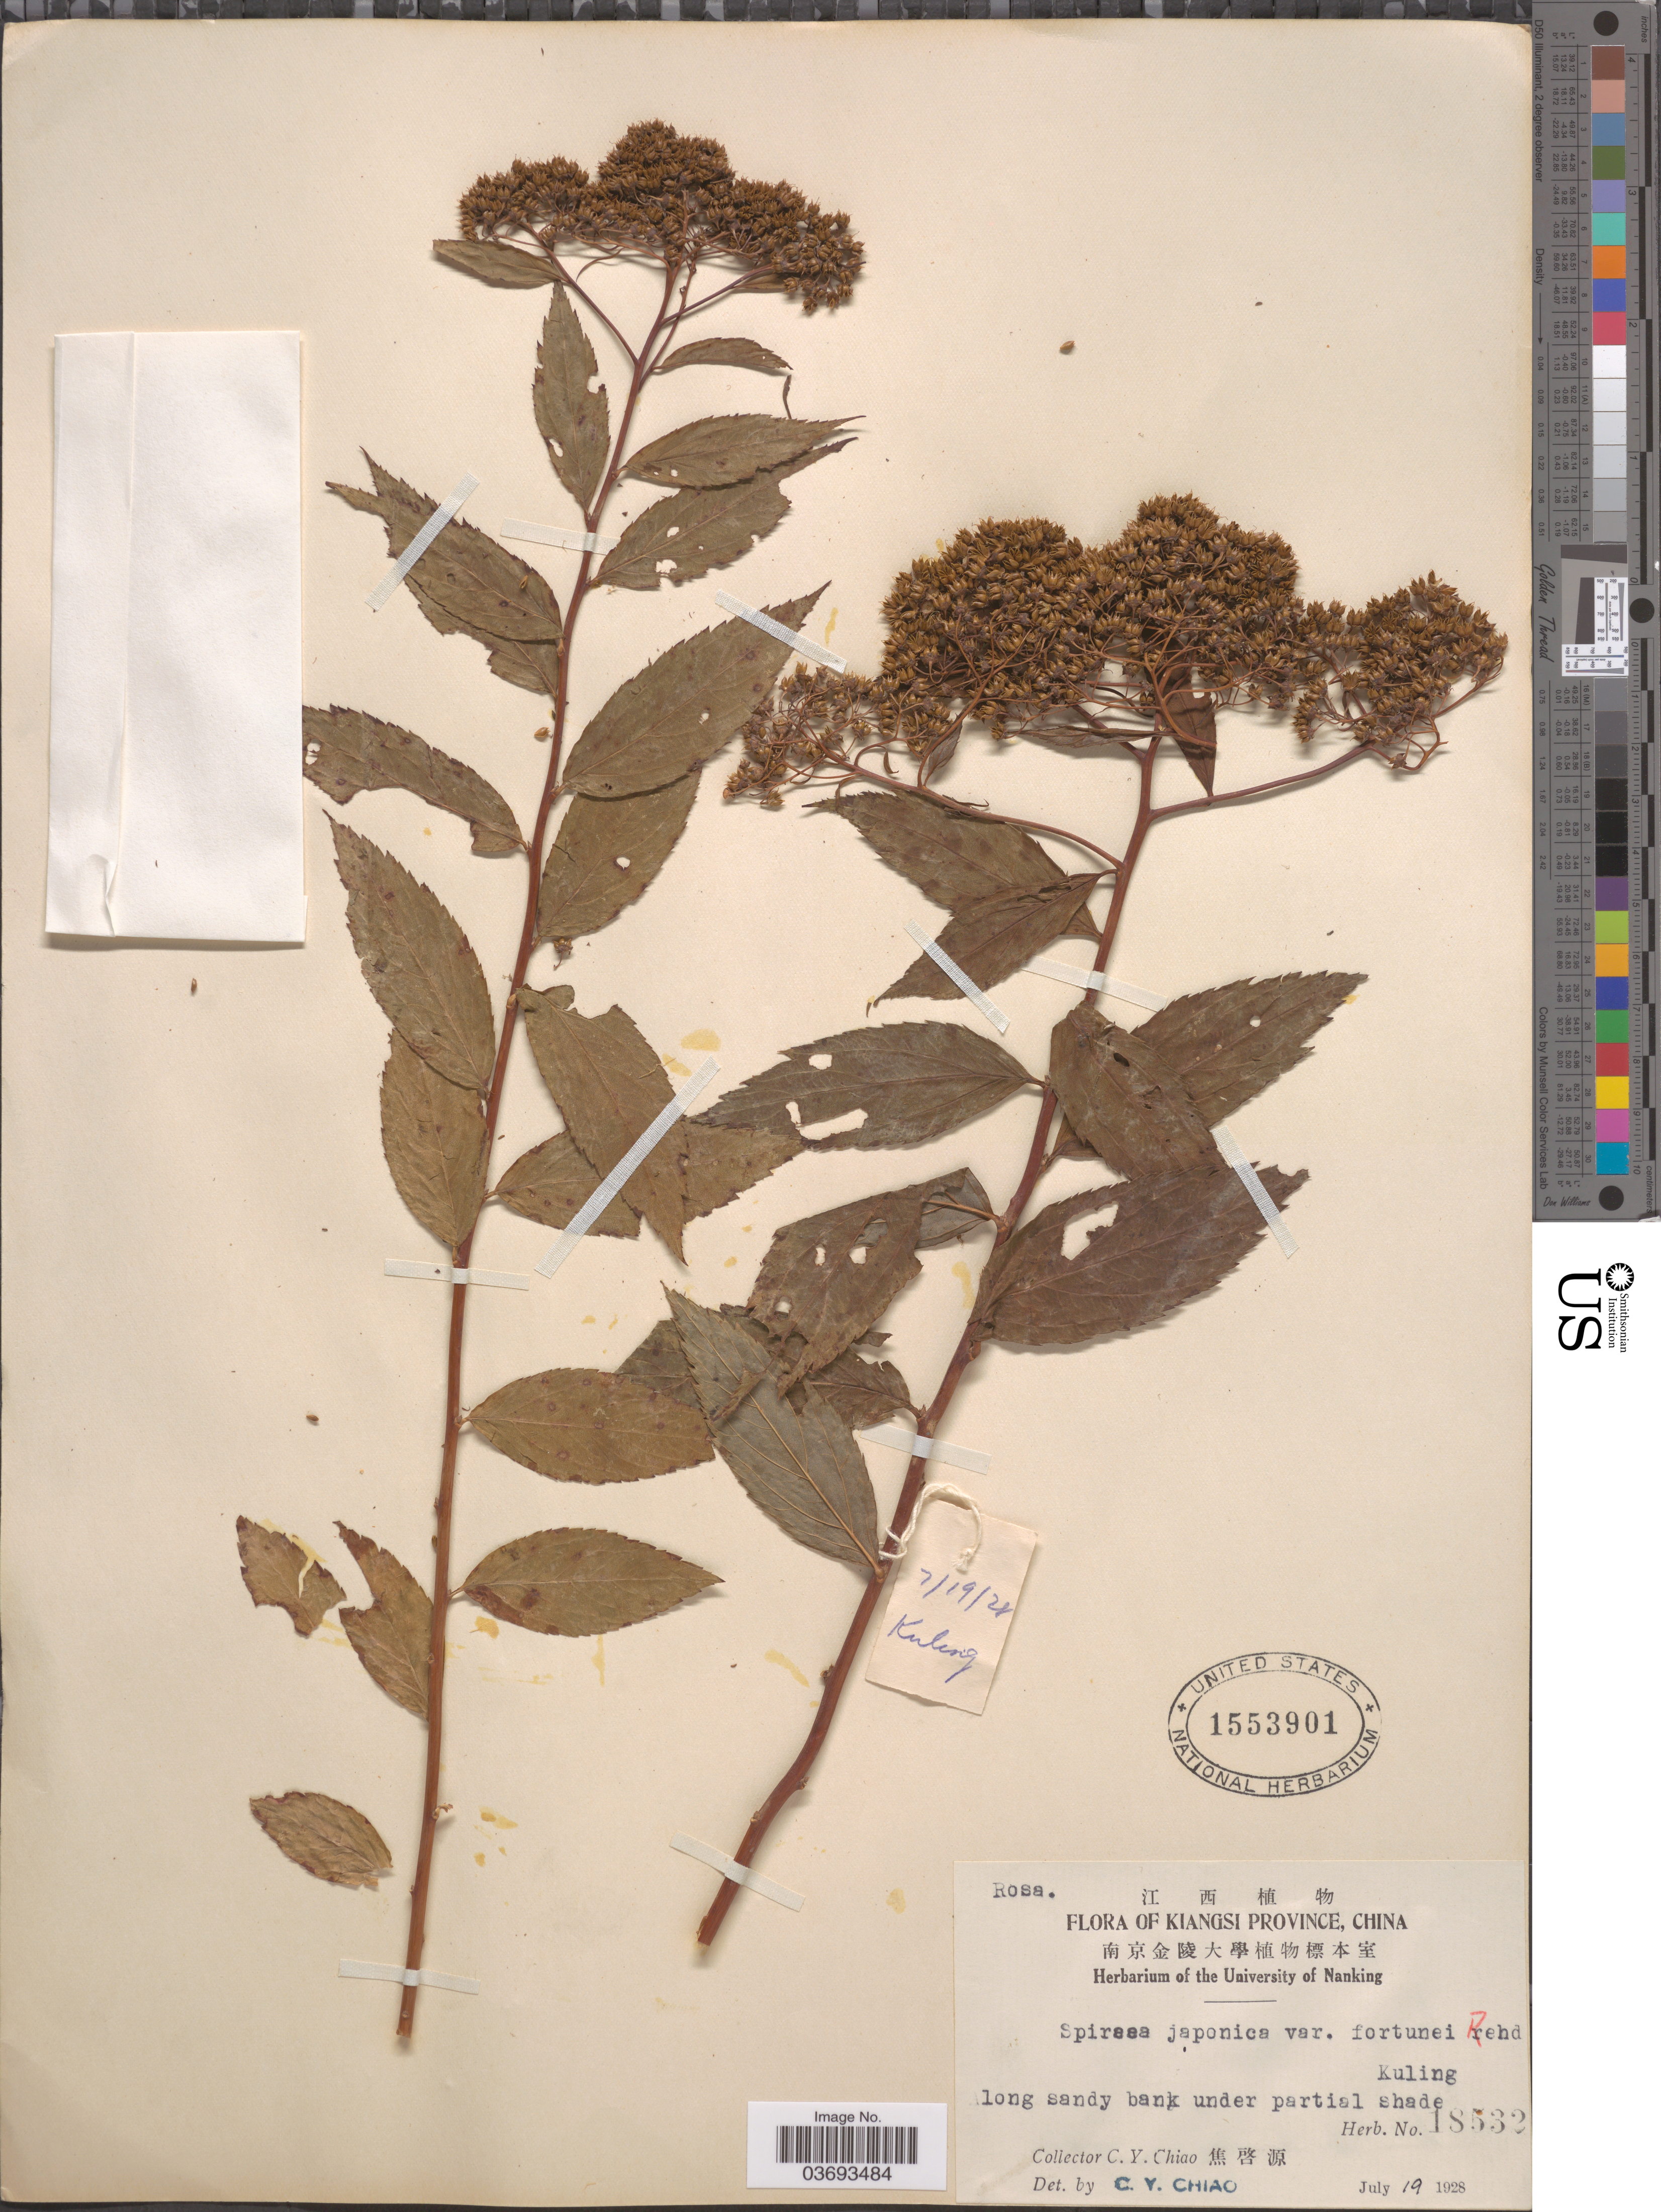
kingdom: Plantae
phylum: Tracheophyta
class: Magnoliopsida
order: Rosales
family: Rosaceae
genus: Spiraea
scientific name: Spiraea japonica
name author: L. f.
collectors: C. Y. Chiao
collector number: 18532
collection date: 1928-07-19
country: China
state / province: Jiangxi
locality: Kiangsi Province. Kuling.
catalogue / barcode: US 1553901